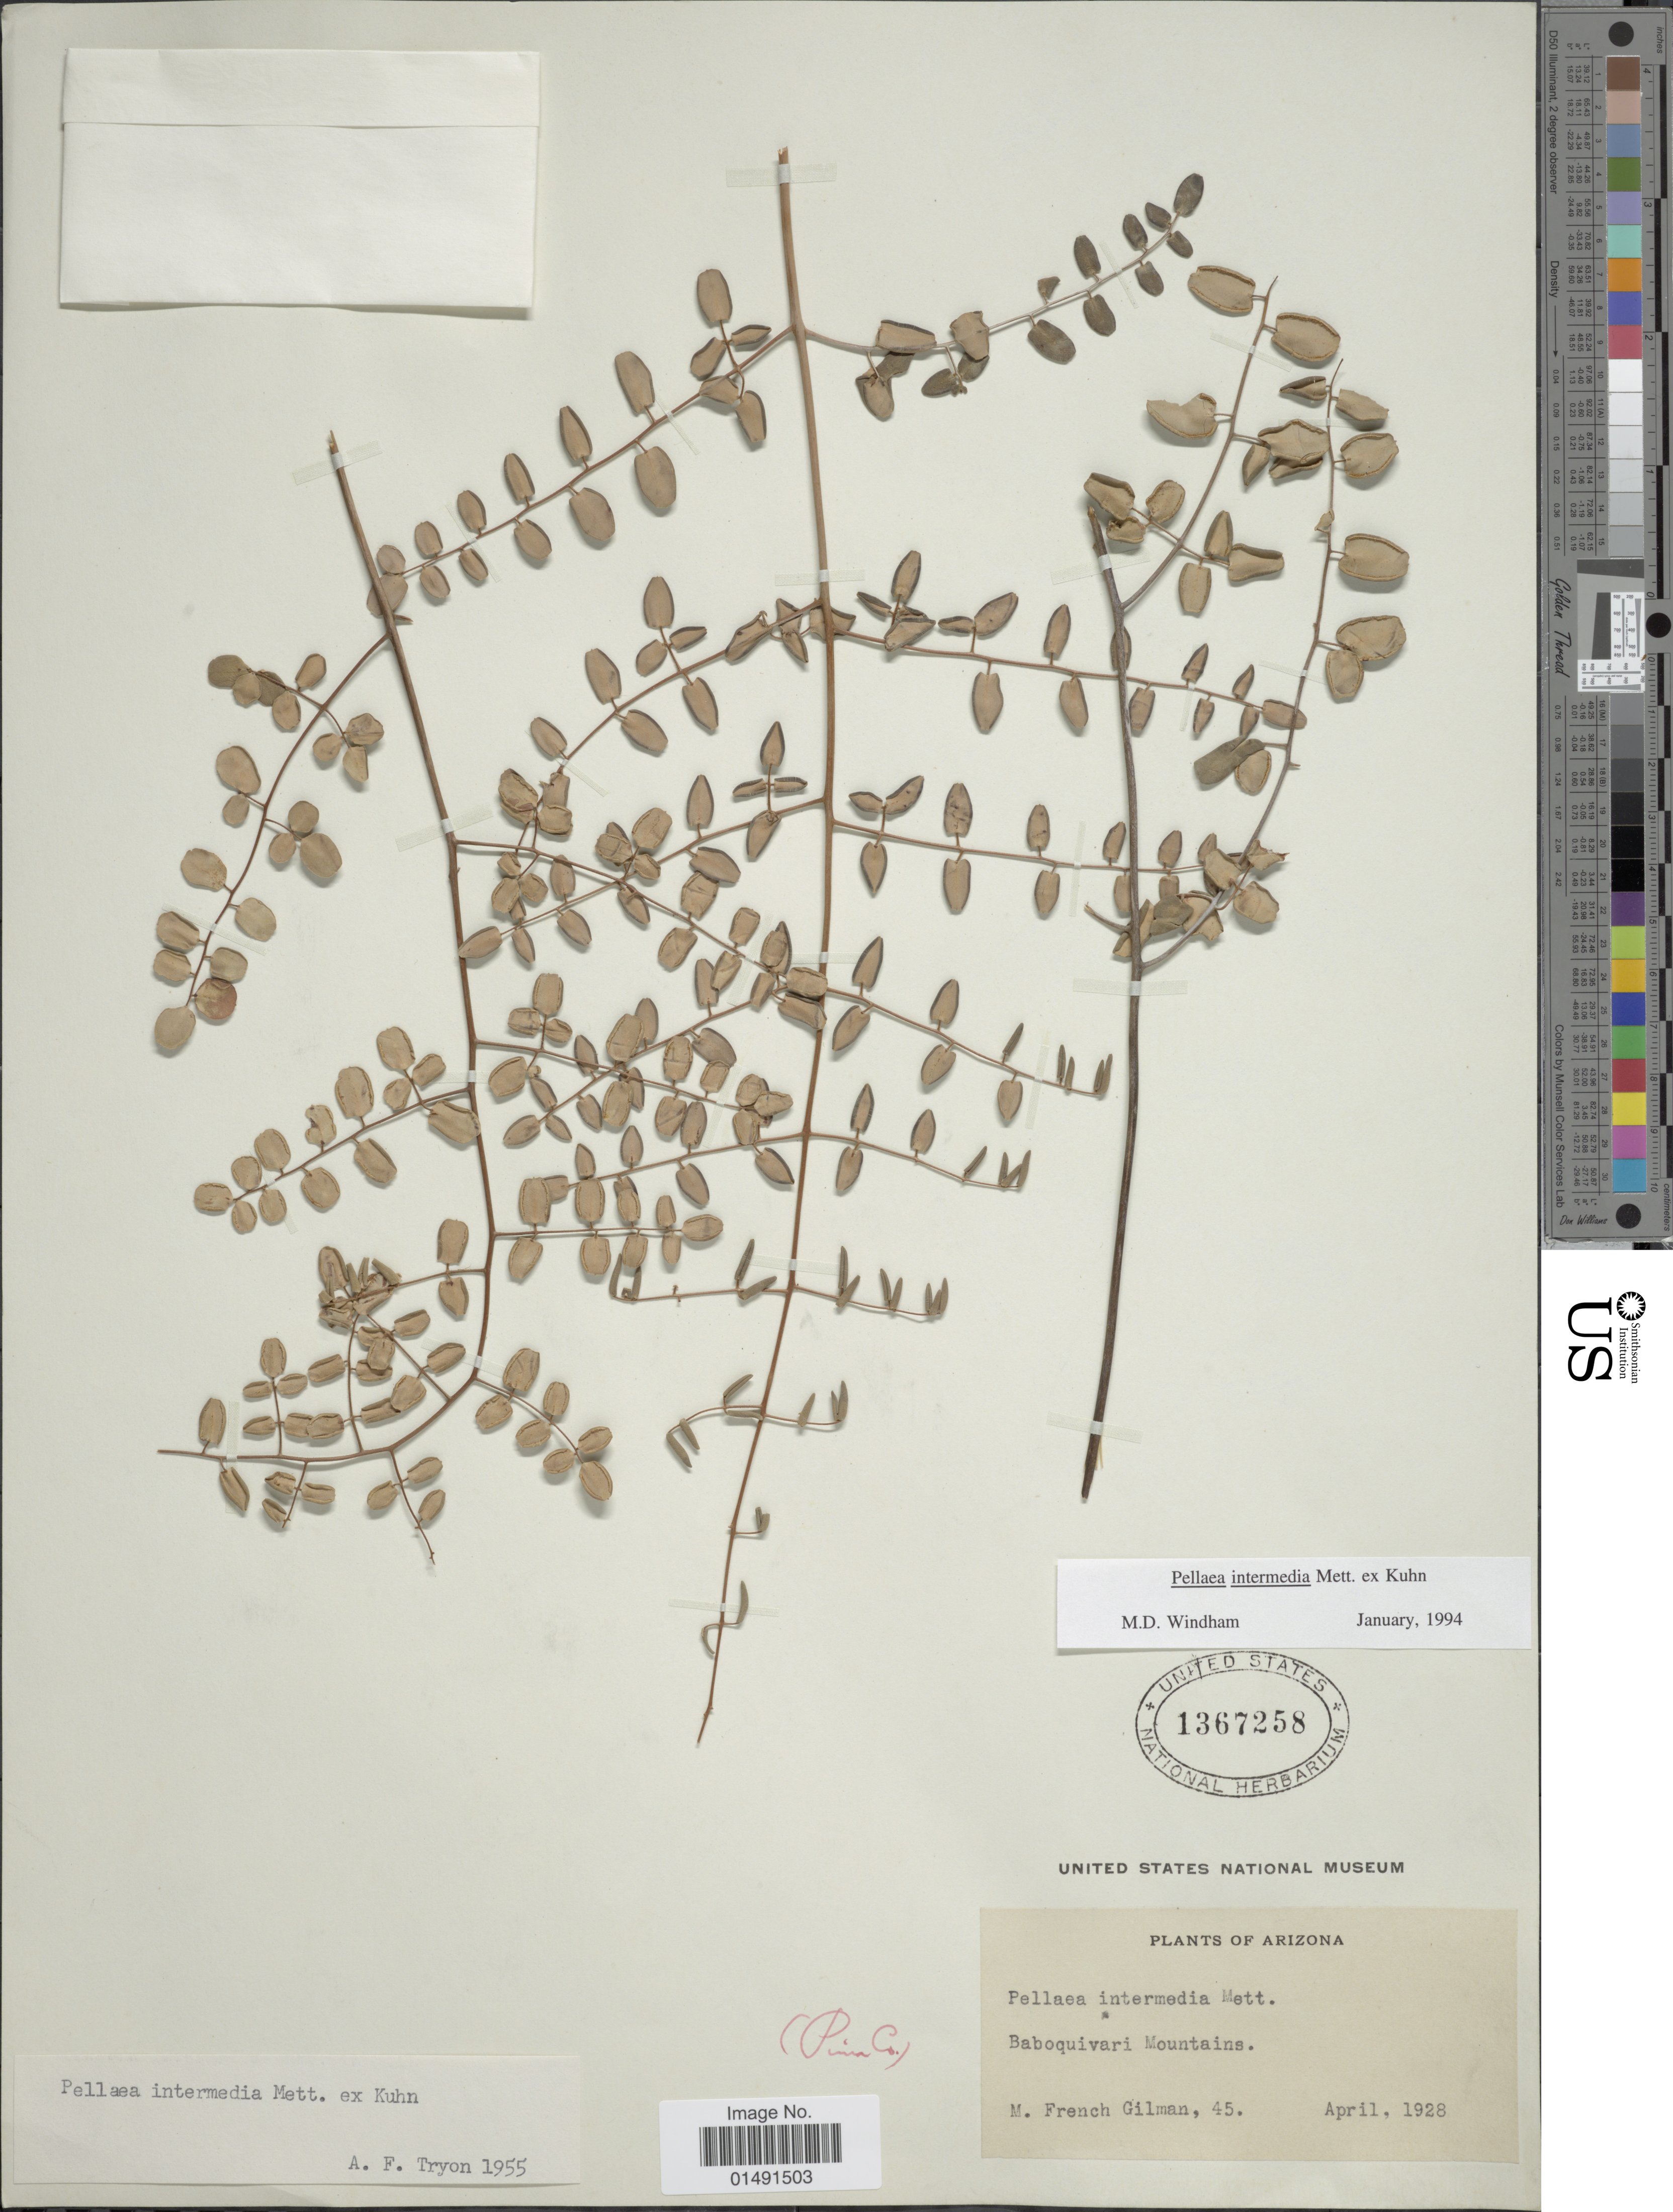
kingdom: Plantae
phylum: Tracheophyta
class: Polypodiopsida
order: Polypodiales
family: Pteridaceae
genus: Pellaea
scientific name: Pellaea intermedia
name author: Mett. ex Kuhn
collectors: M. F. Gilman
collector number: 45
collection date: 1928-04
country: United States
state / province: Arizona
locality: Baboquivari Mountains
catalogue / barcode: US 1367258